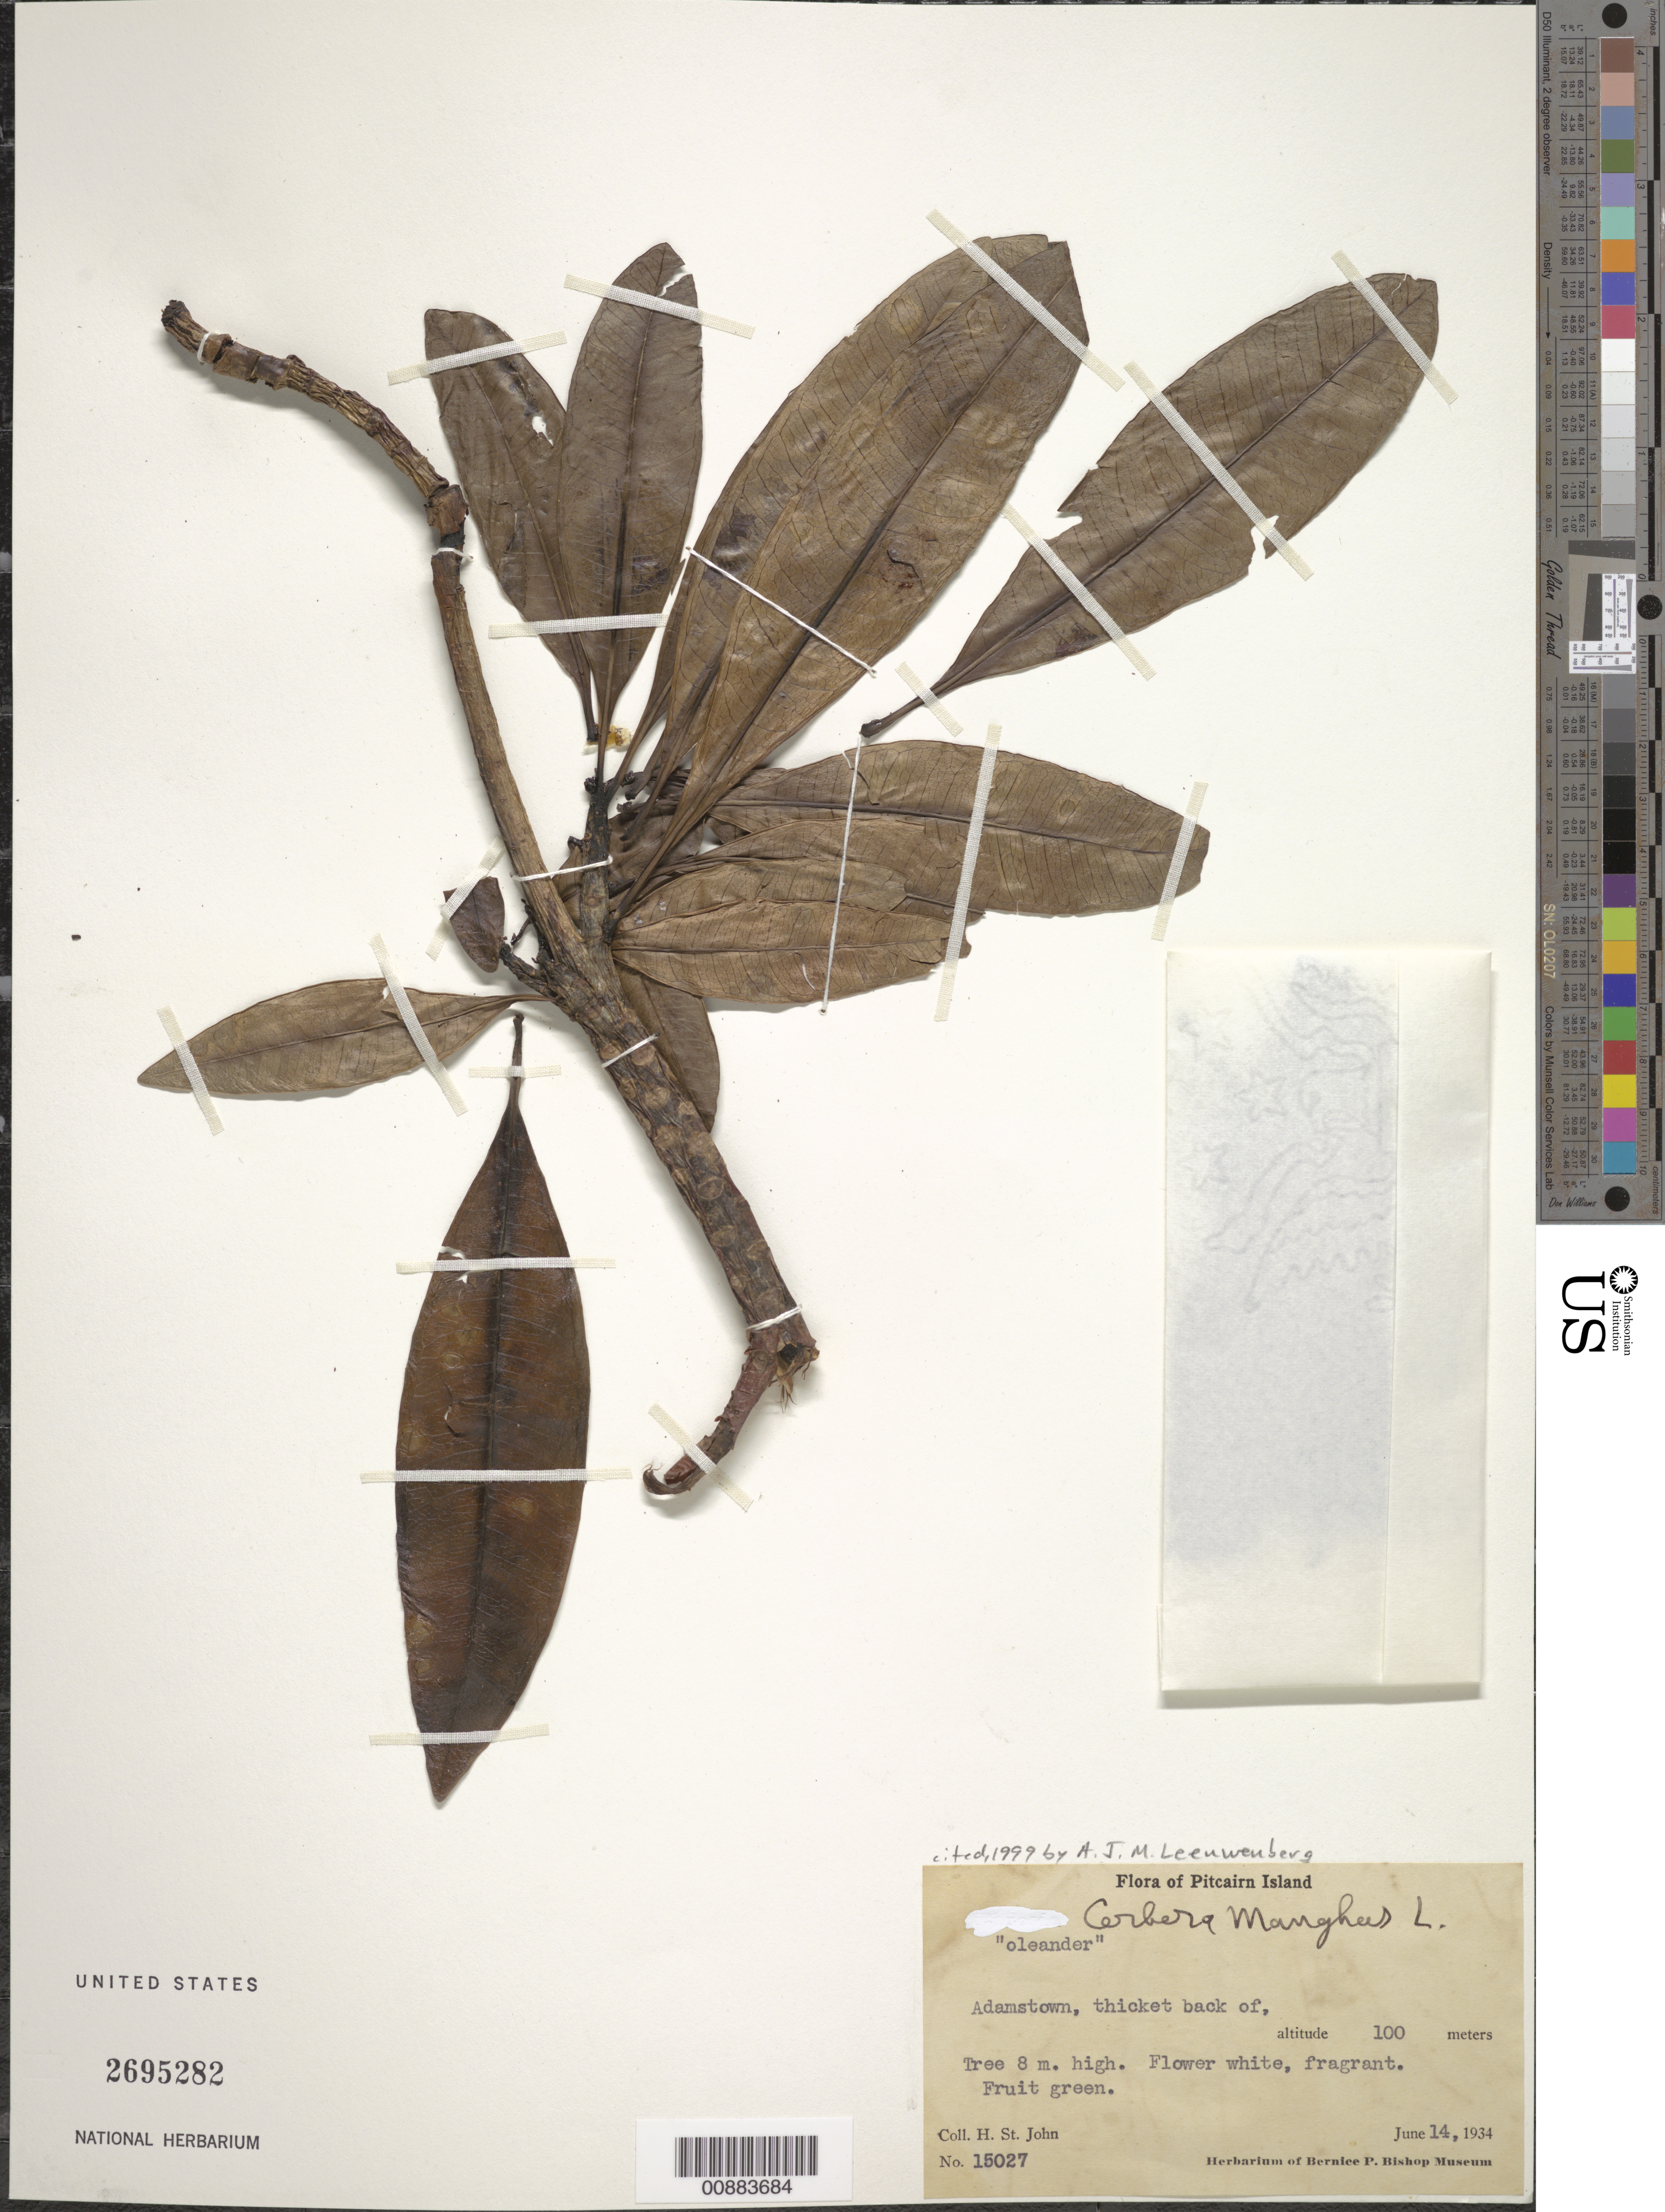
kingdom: Plantae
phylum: Tracheophyta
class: Magnoliopsida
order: Gentianales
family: Apocynaceae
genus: Cerbera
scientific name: Cerbera manghas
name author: L.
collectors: H. St. John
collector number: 15027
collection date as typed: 14 Jun 1934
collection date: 1934-06-14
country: Pitcairn Islands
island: Pitcairn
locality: Adamstown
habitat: Back of thicket.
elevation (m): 100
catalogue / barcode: US 2695282